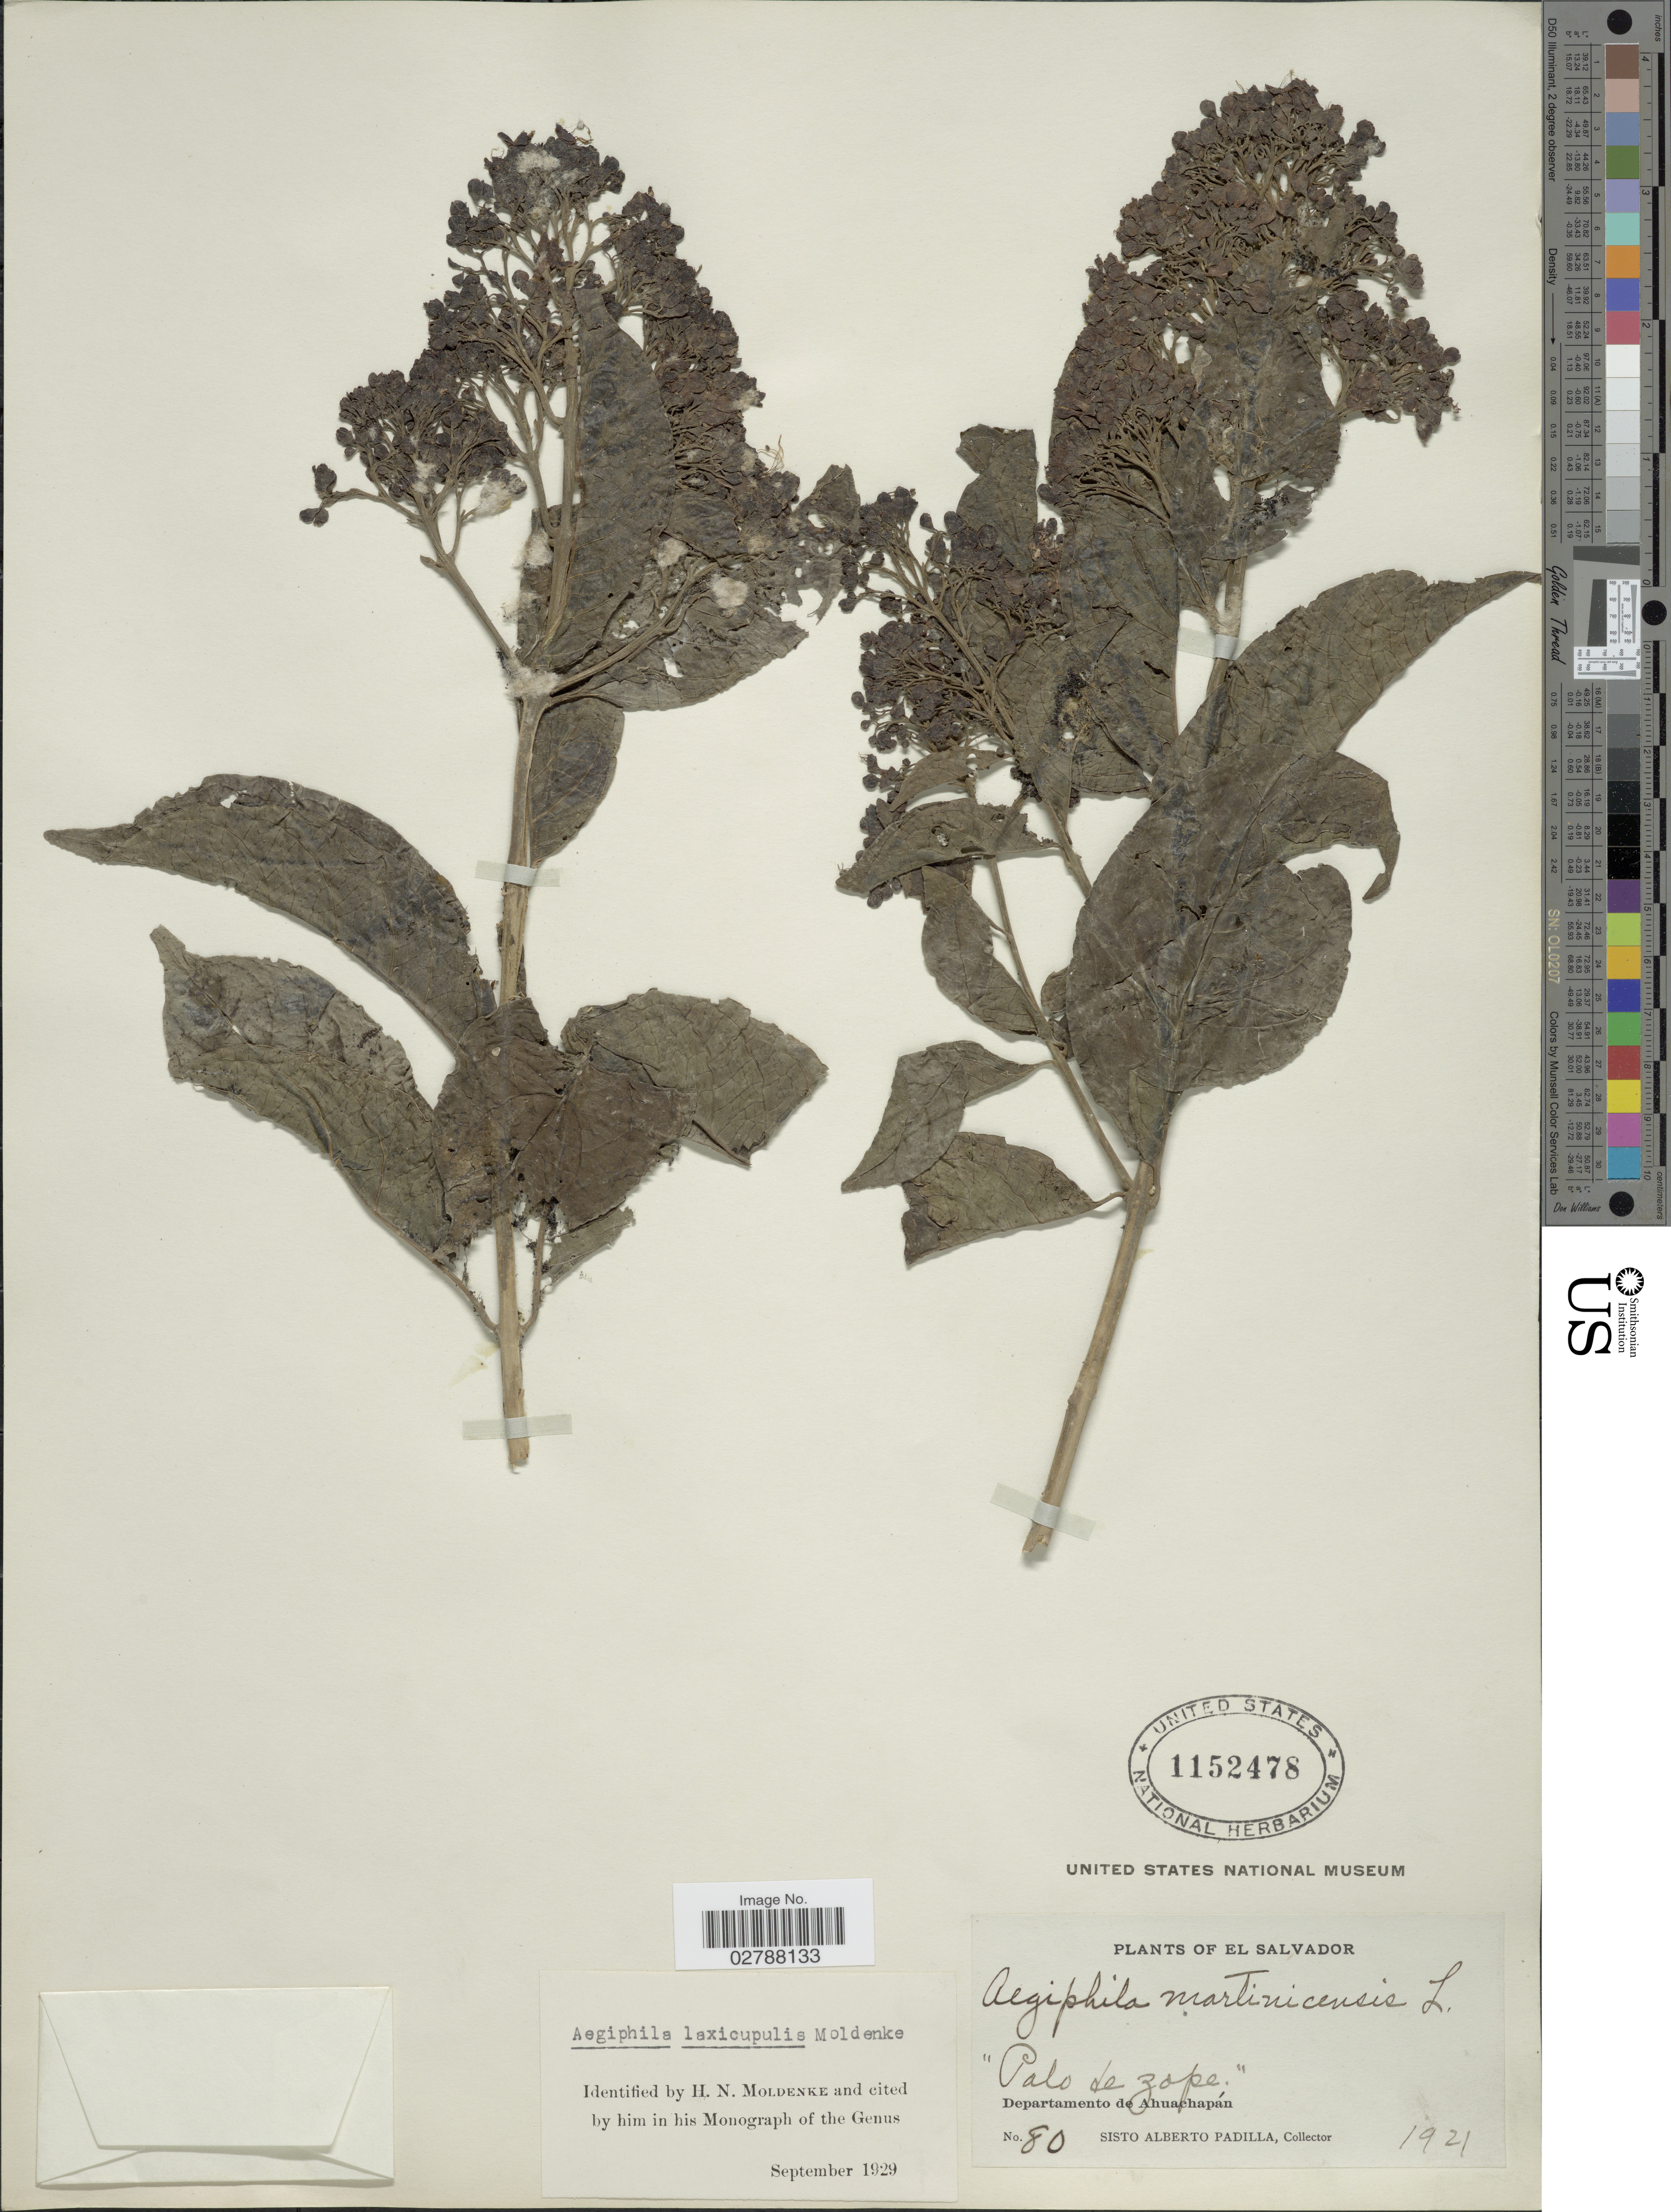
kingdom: Plantae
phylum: Tracheophyta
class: Magnoliopsida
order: Lamiales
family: Lamiaceae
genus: Aegiphila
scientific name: Aegiphila laxicupulis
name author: Moldenke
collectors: S. A. Padilla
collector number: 80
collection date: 1921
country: El Salvador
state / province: Ahuachapan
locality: Departamento de Ahuachapán.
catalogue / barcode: US 1152478